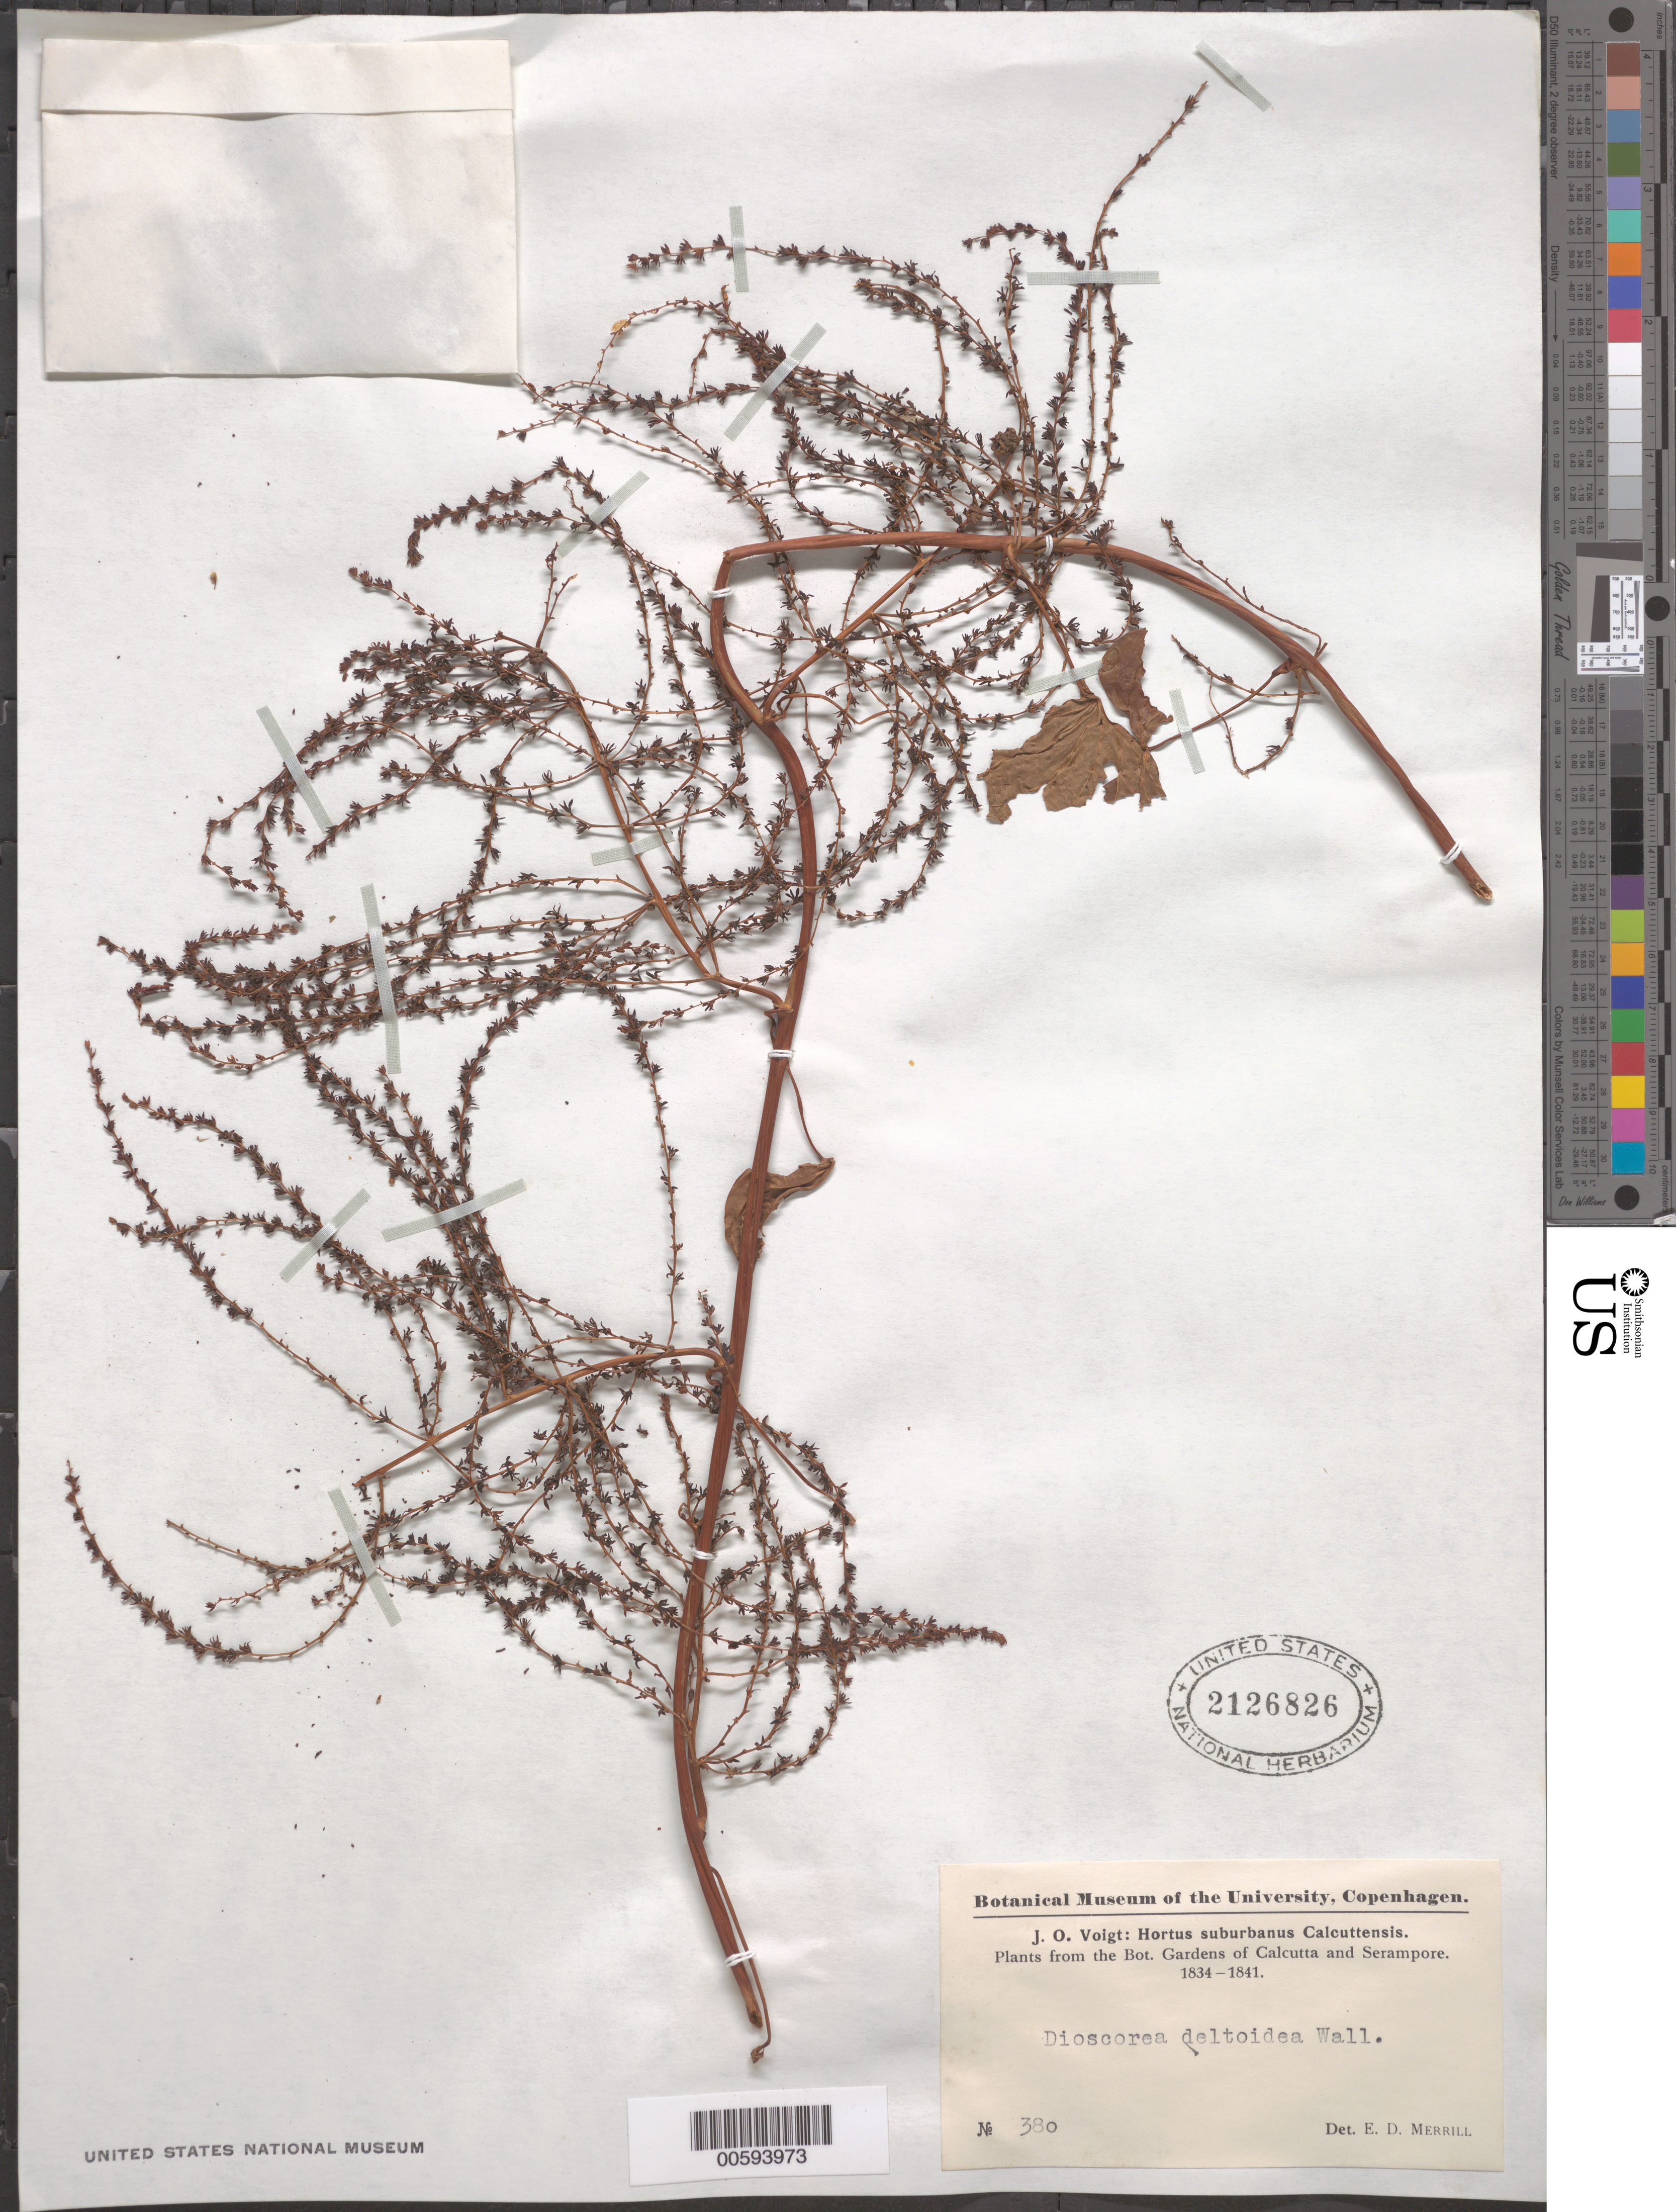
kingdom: Plantae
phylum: Tracheophyta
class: Liliopsida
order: Dioscoreales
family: Dioscoreaceae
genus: Dioscorea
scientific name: Dioscorea deltoidea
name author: Wall.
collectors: J. O. Voigt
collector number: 380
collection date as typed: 1834 to -- --- 1841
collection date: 1834/1841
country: India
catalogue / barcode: US 2126826